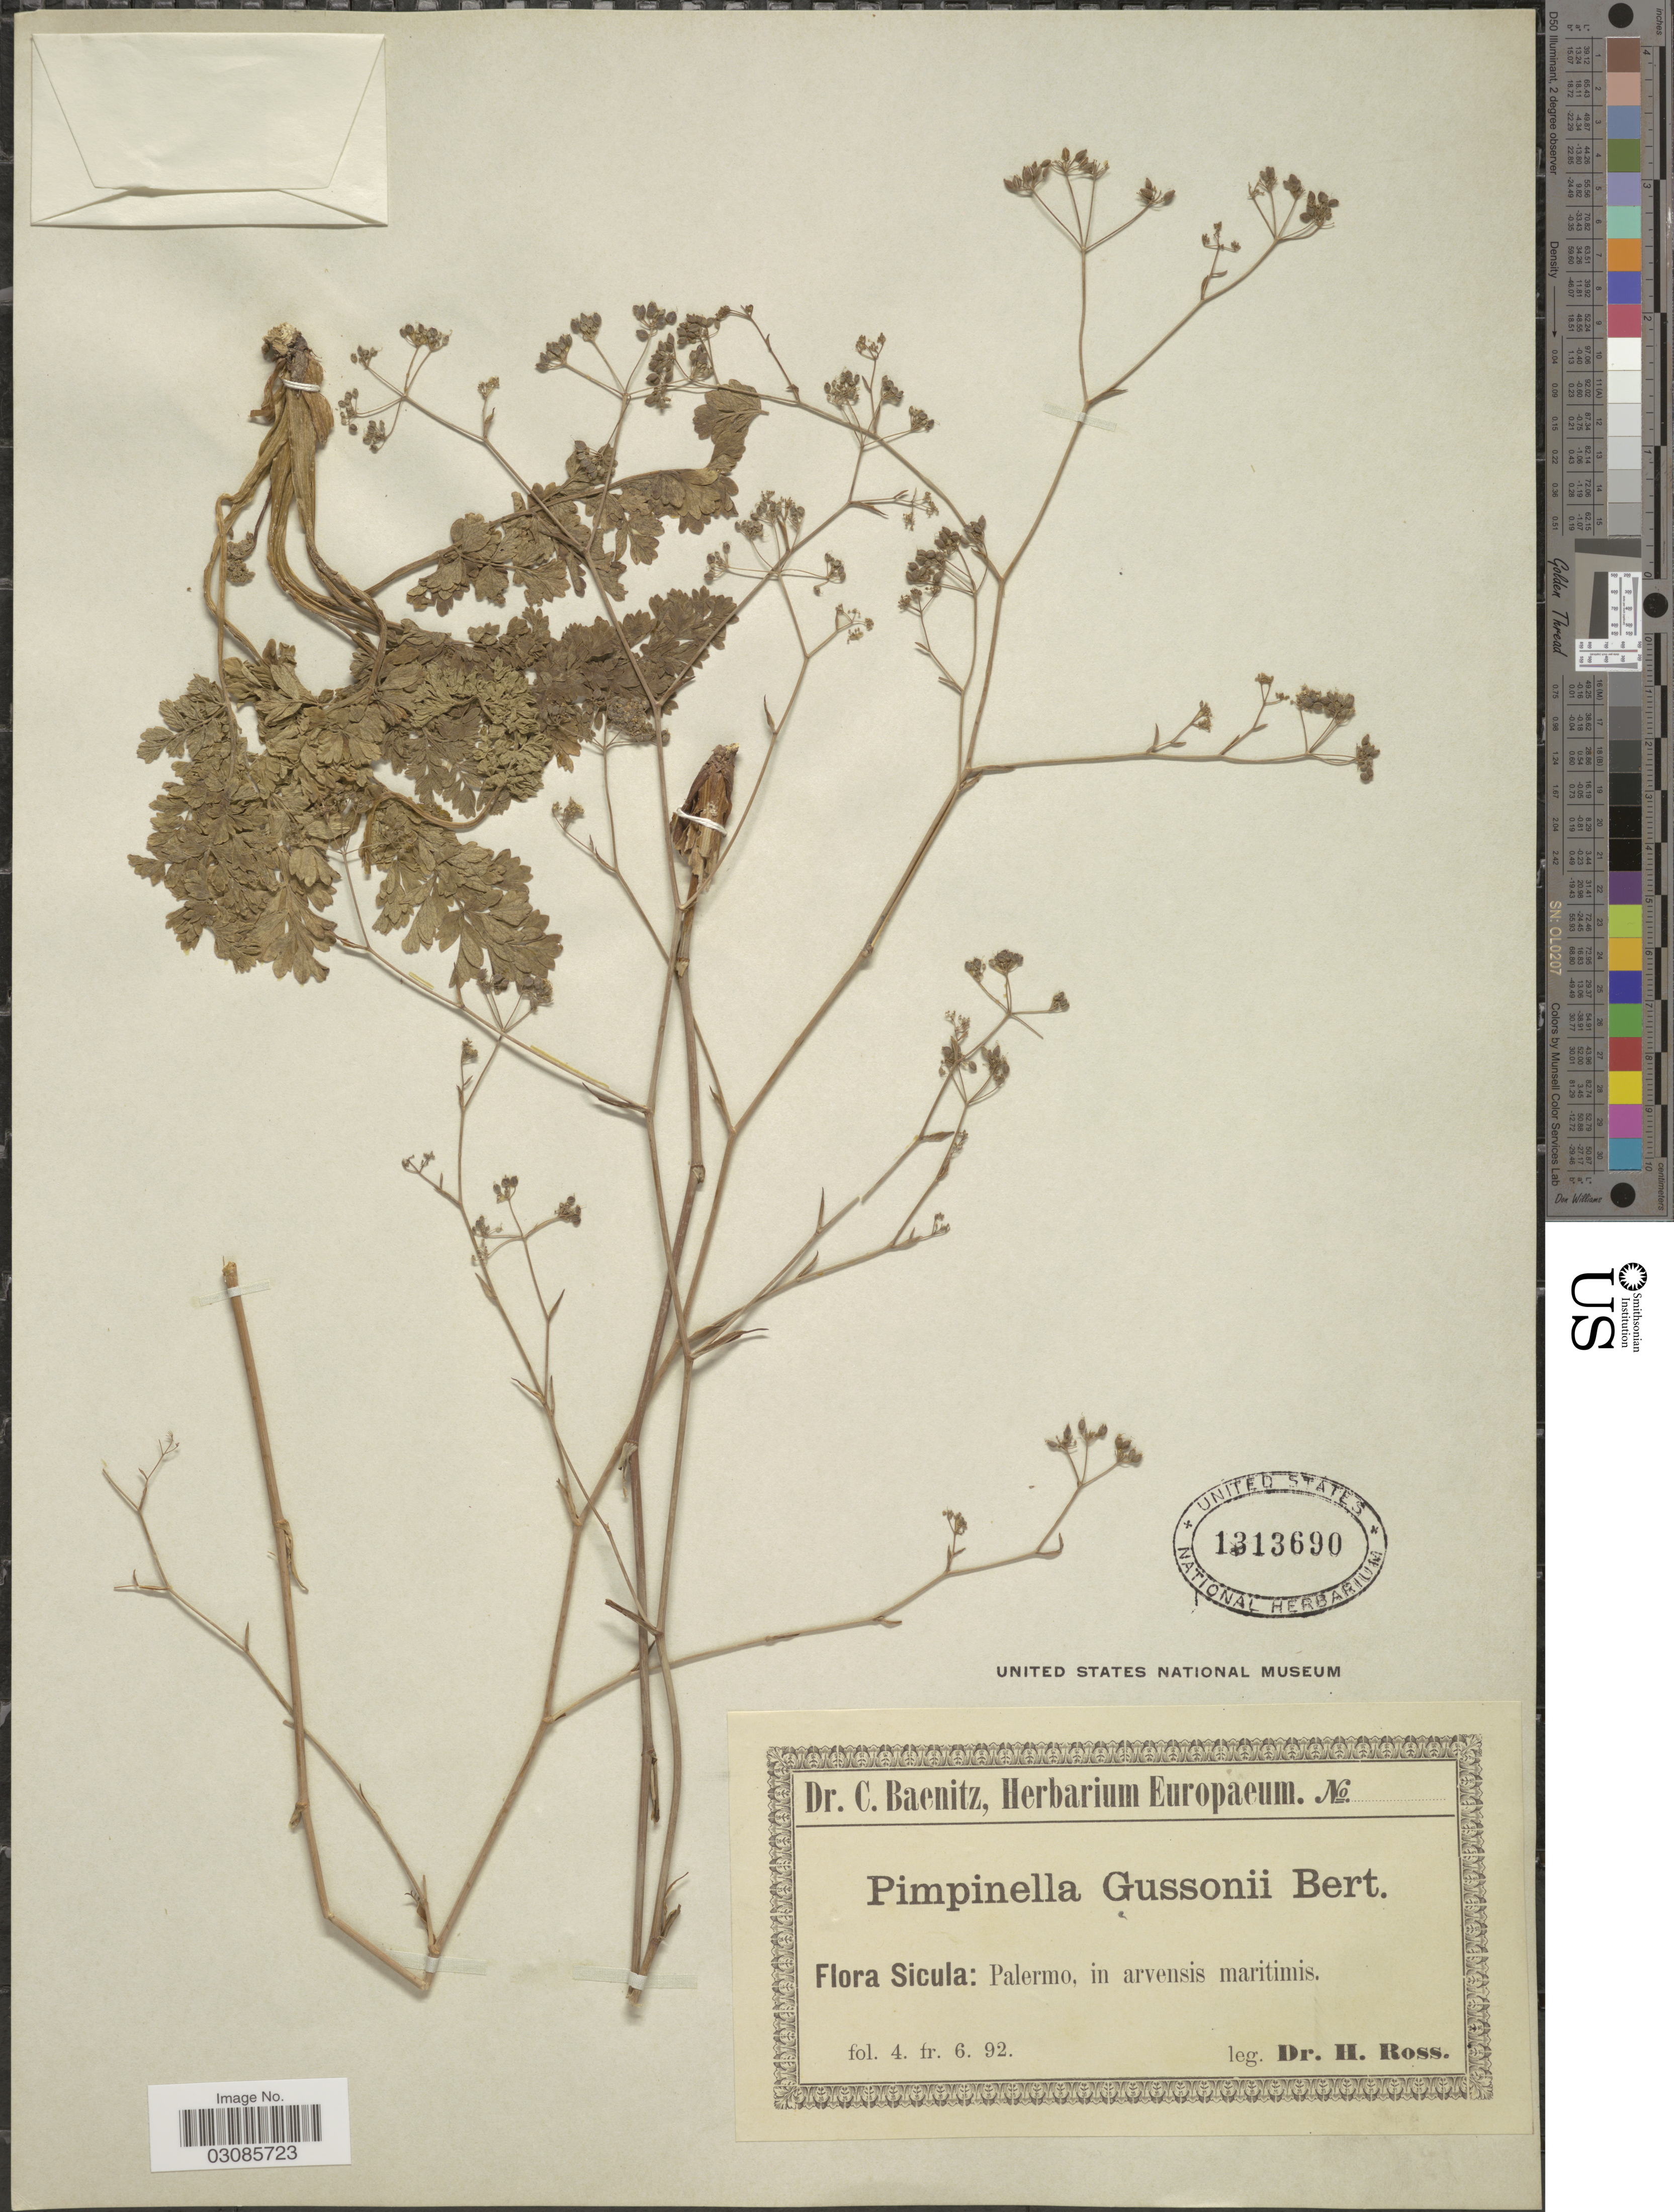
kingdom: Plantae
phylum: Tracheophyta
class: Magnoliopsida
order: Apiales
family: Apiaceae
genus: Pimpinella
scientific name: Pimpinella gussonei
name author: (C. Presl) C. Presl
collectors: H. Ross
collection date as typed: Transcribed d/m/y: /4/92 to /6/92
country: Italy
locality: Sicula: Palermo, in arvensis maritimis.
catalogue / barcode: US 1313690